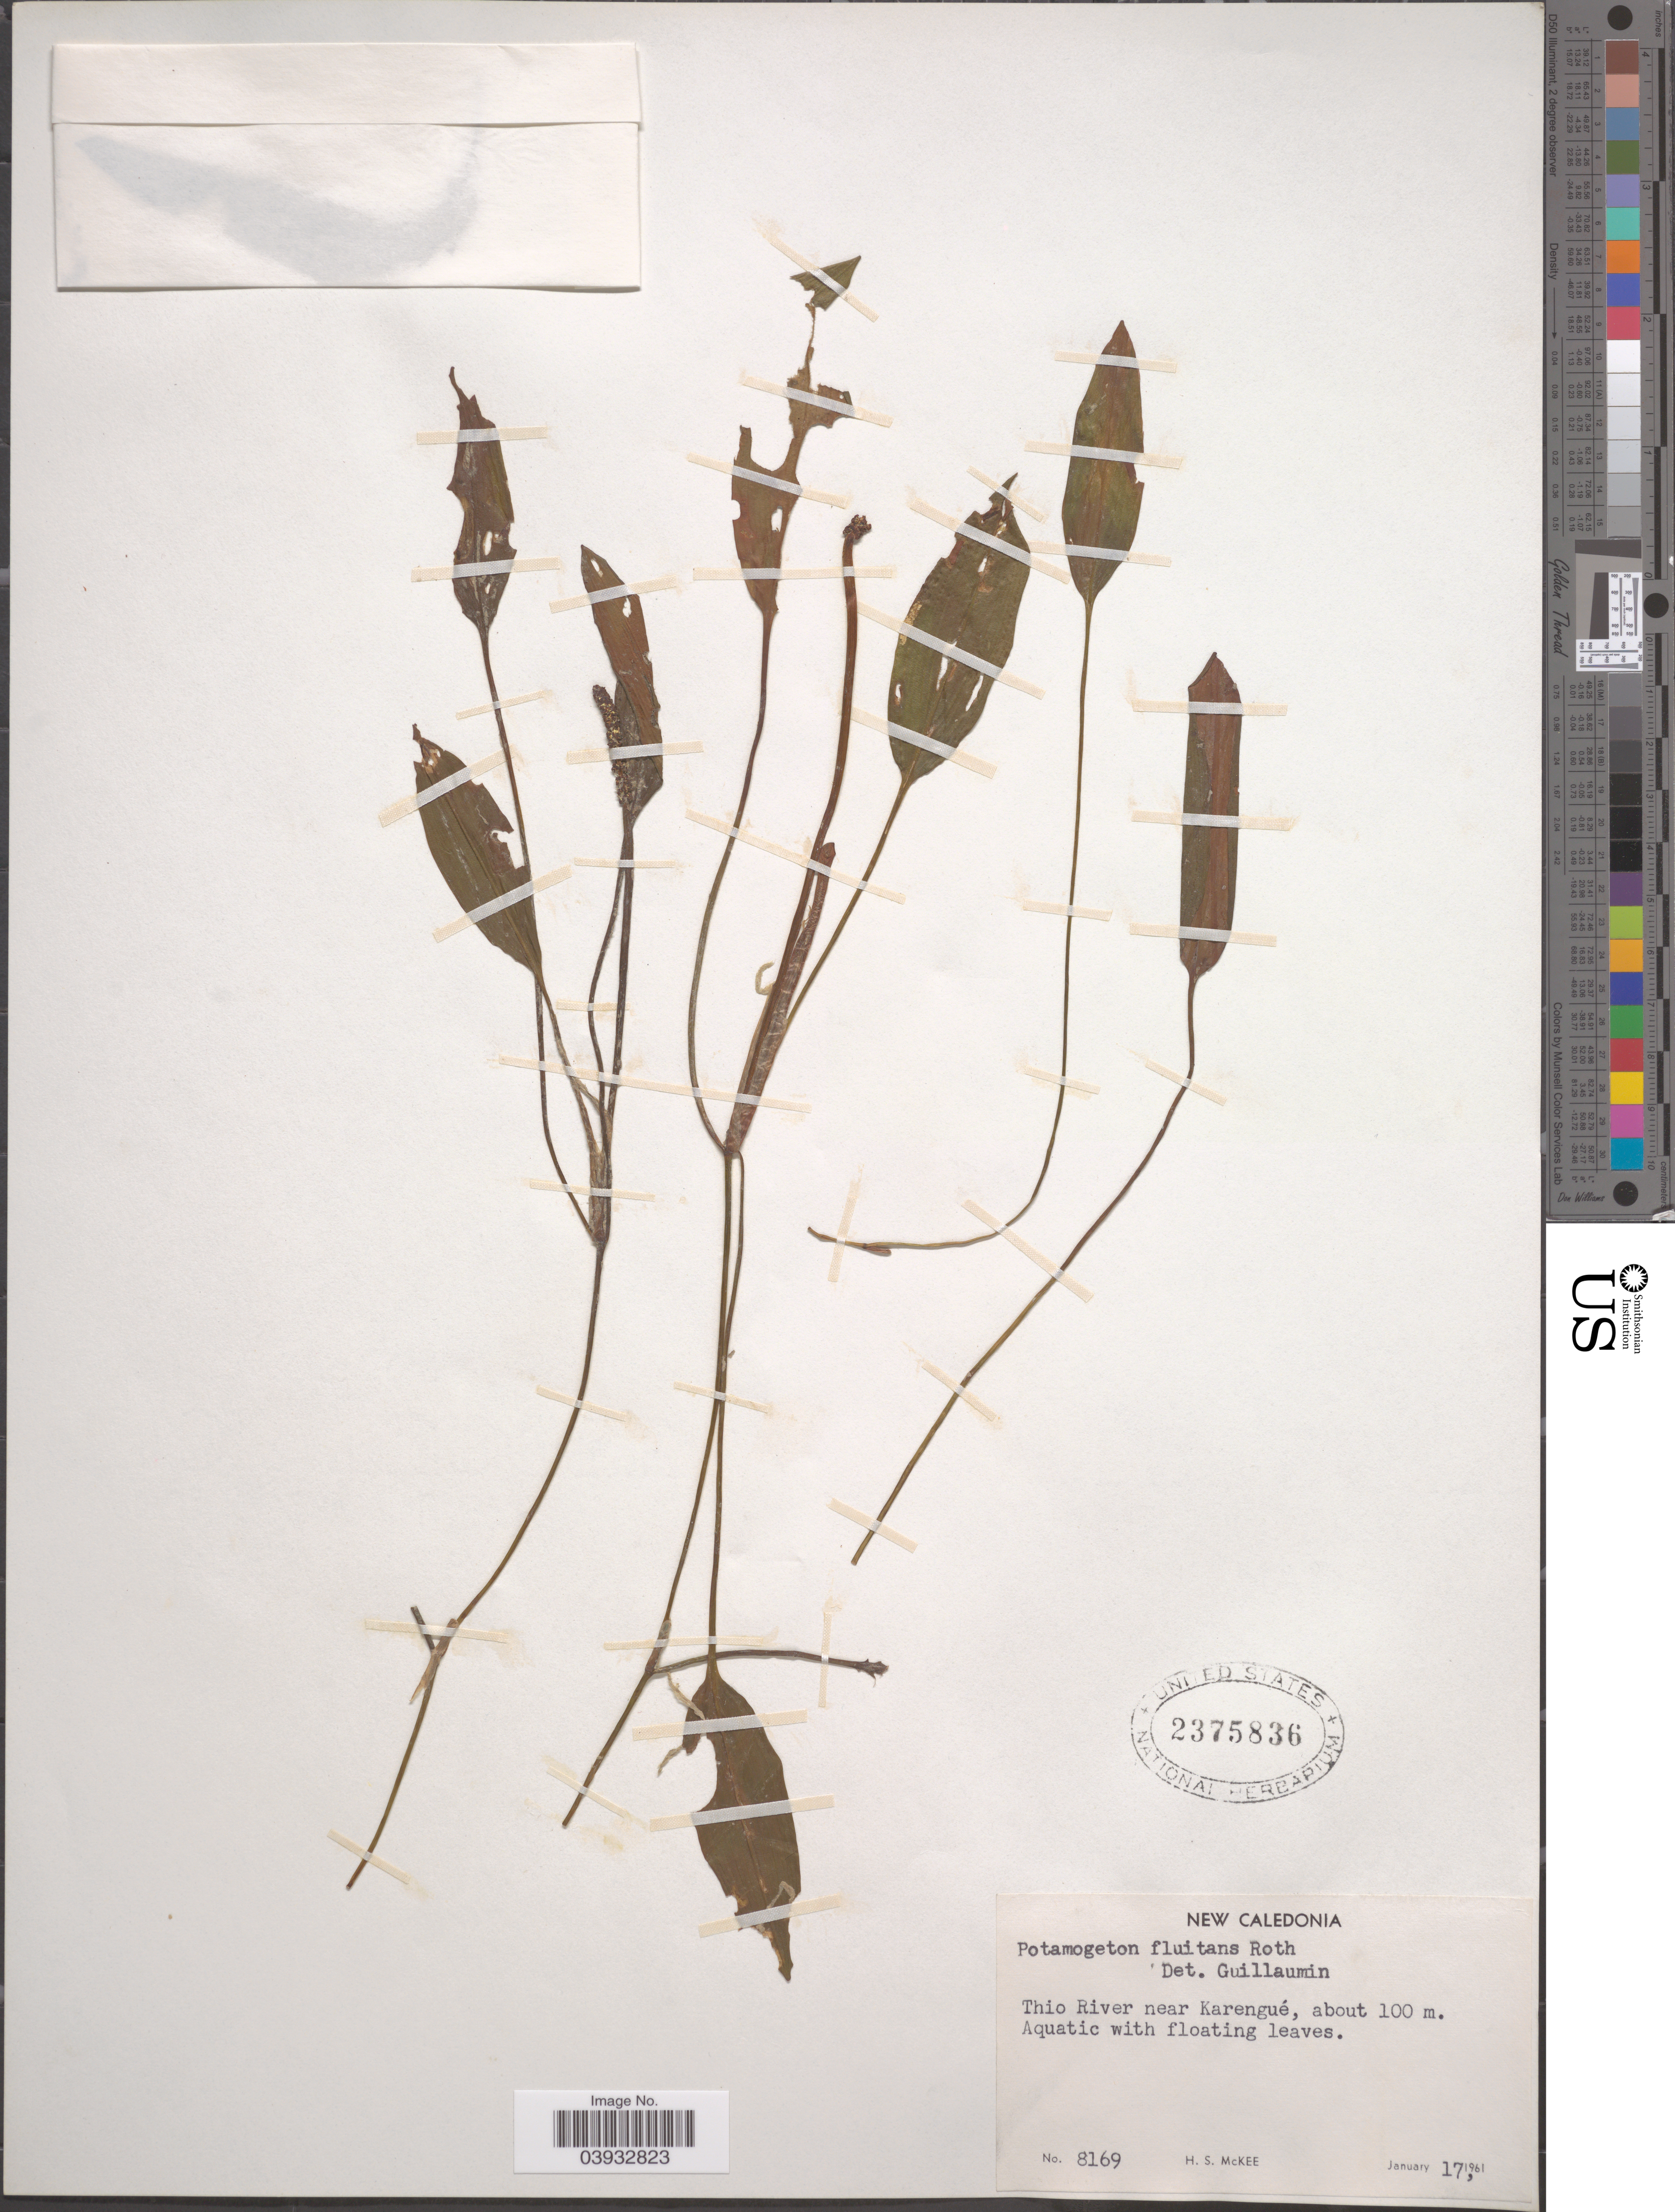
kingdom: Plantae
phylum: Tracheophyta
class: Liliopsida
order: Alismatales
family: Potamogetonaceae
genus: Potamogeton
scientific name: Potamogeton fluitans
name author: Roth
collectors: H. S. McKee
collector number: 8169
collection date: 1961-01-17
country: New Caledonia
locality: Thio River near Karengué.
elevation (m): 100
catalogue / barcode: US 2375836